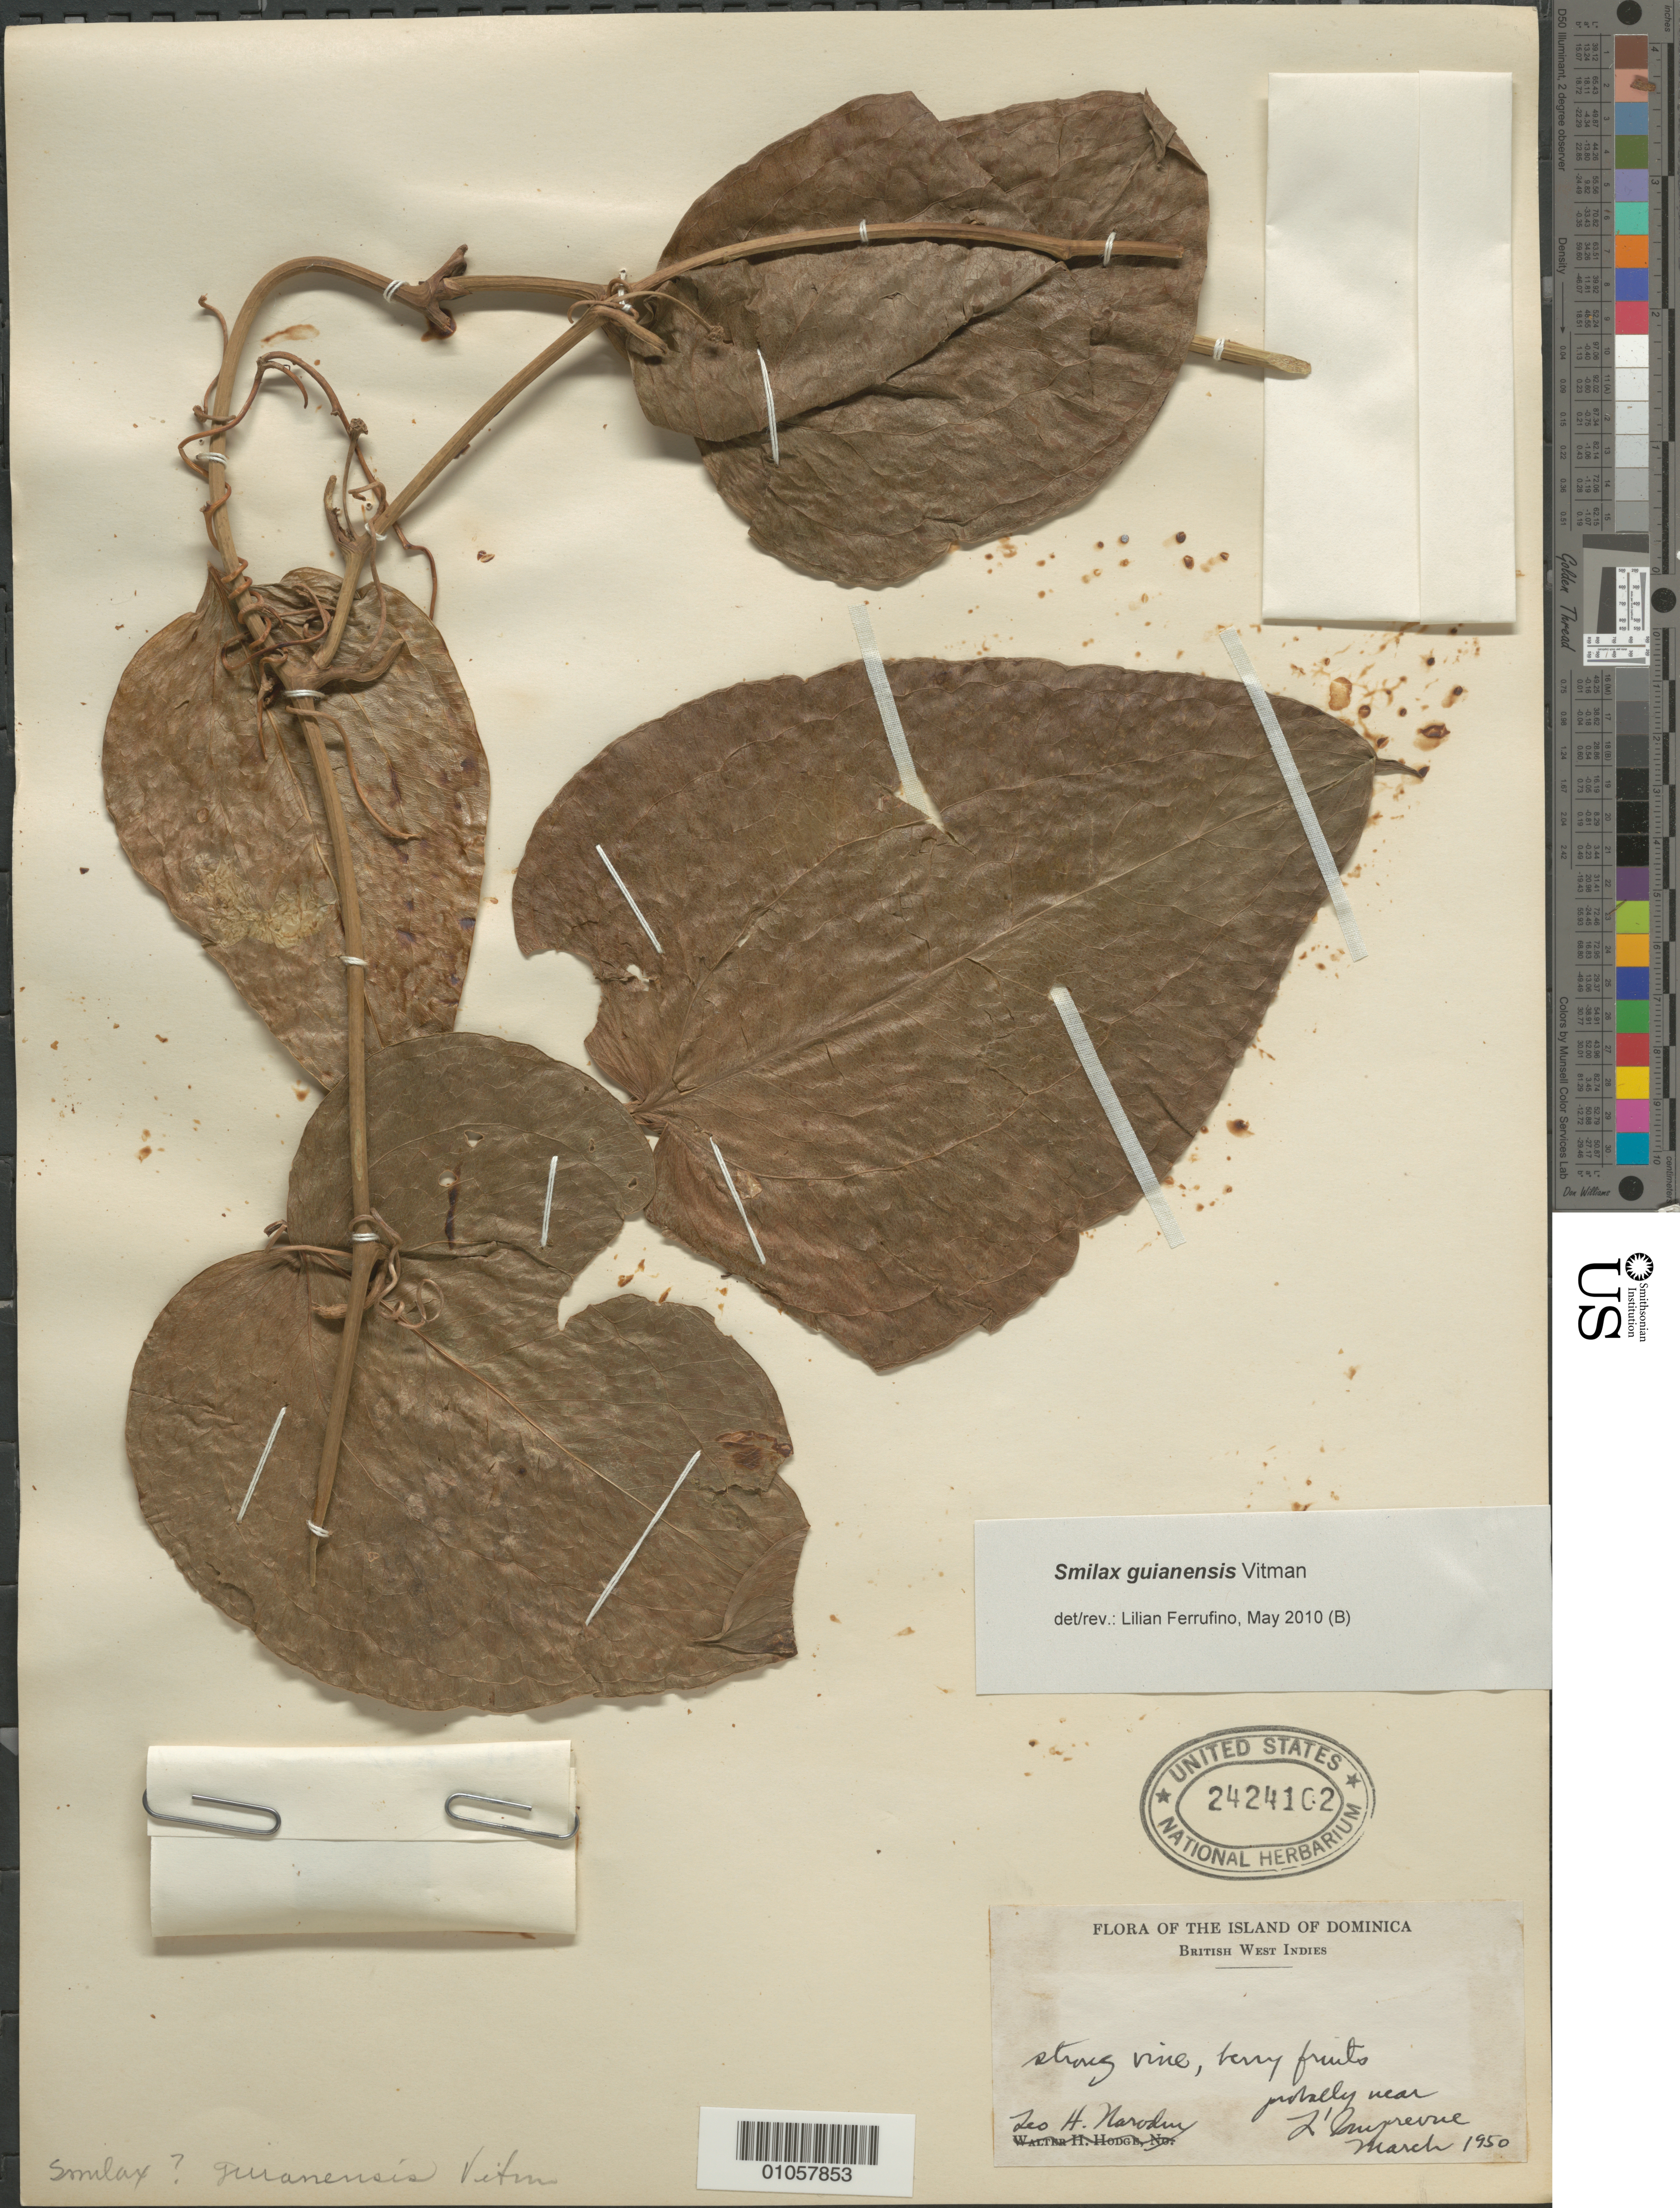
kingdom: Plantae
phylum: Tracheophyta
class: Liliopsida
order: Liliales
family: Smilacaceae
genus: Smilax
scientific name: Smilax guianensis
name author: Vitman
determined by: Ferrufino, L., (USJ), Herbario Universidad de Costa Rica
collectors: L. Narodny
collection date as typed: Mar 1950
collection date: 1950-03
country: Dominica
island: Dominica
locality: Probably near L'Imprevue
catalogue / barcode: US 2424102